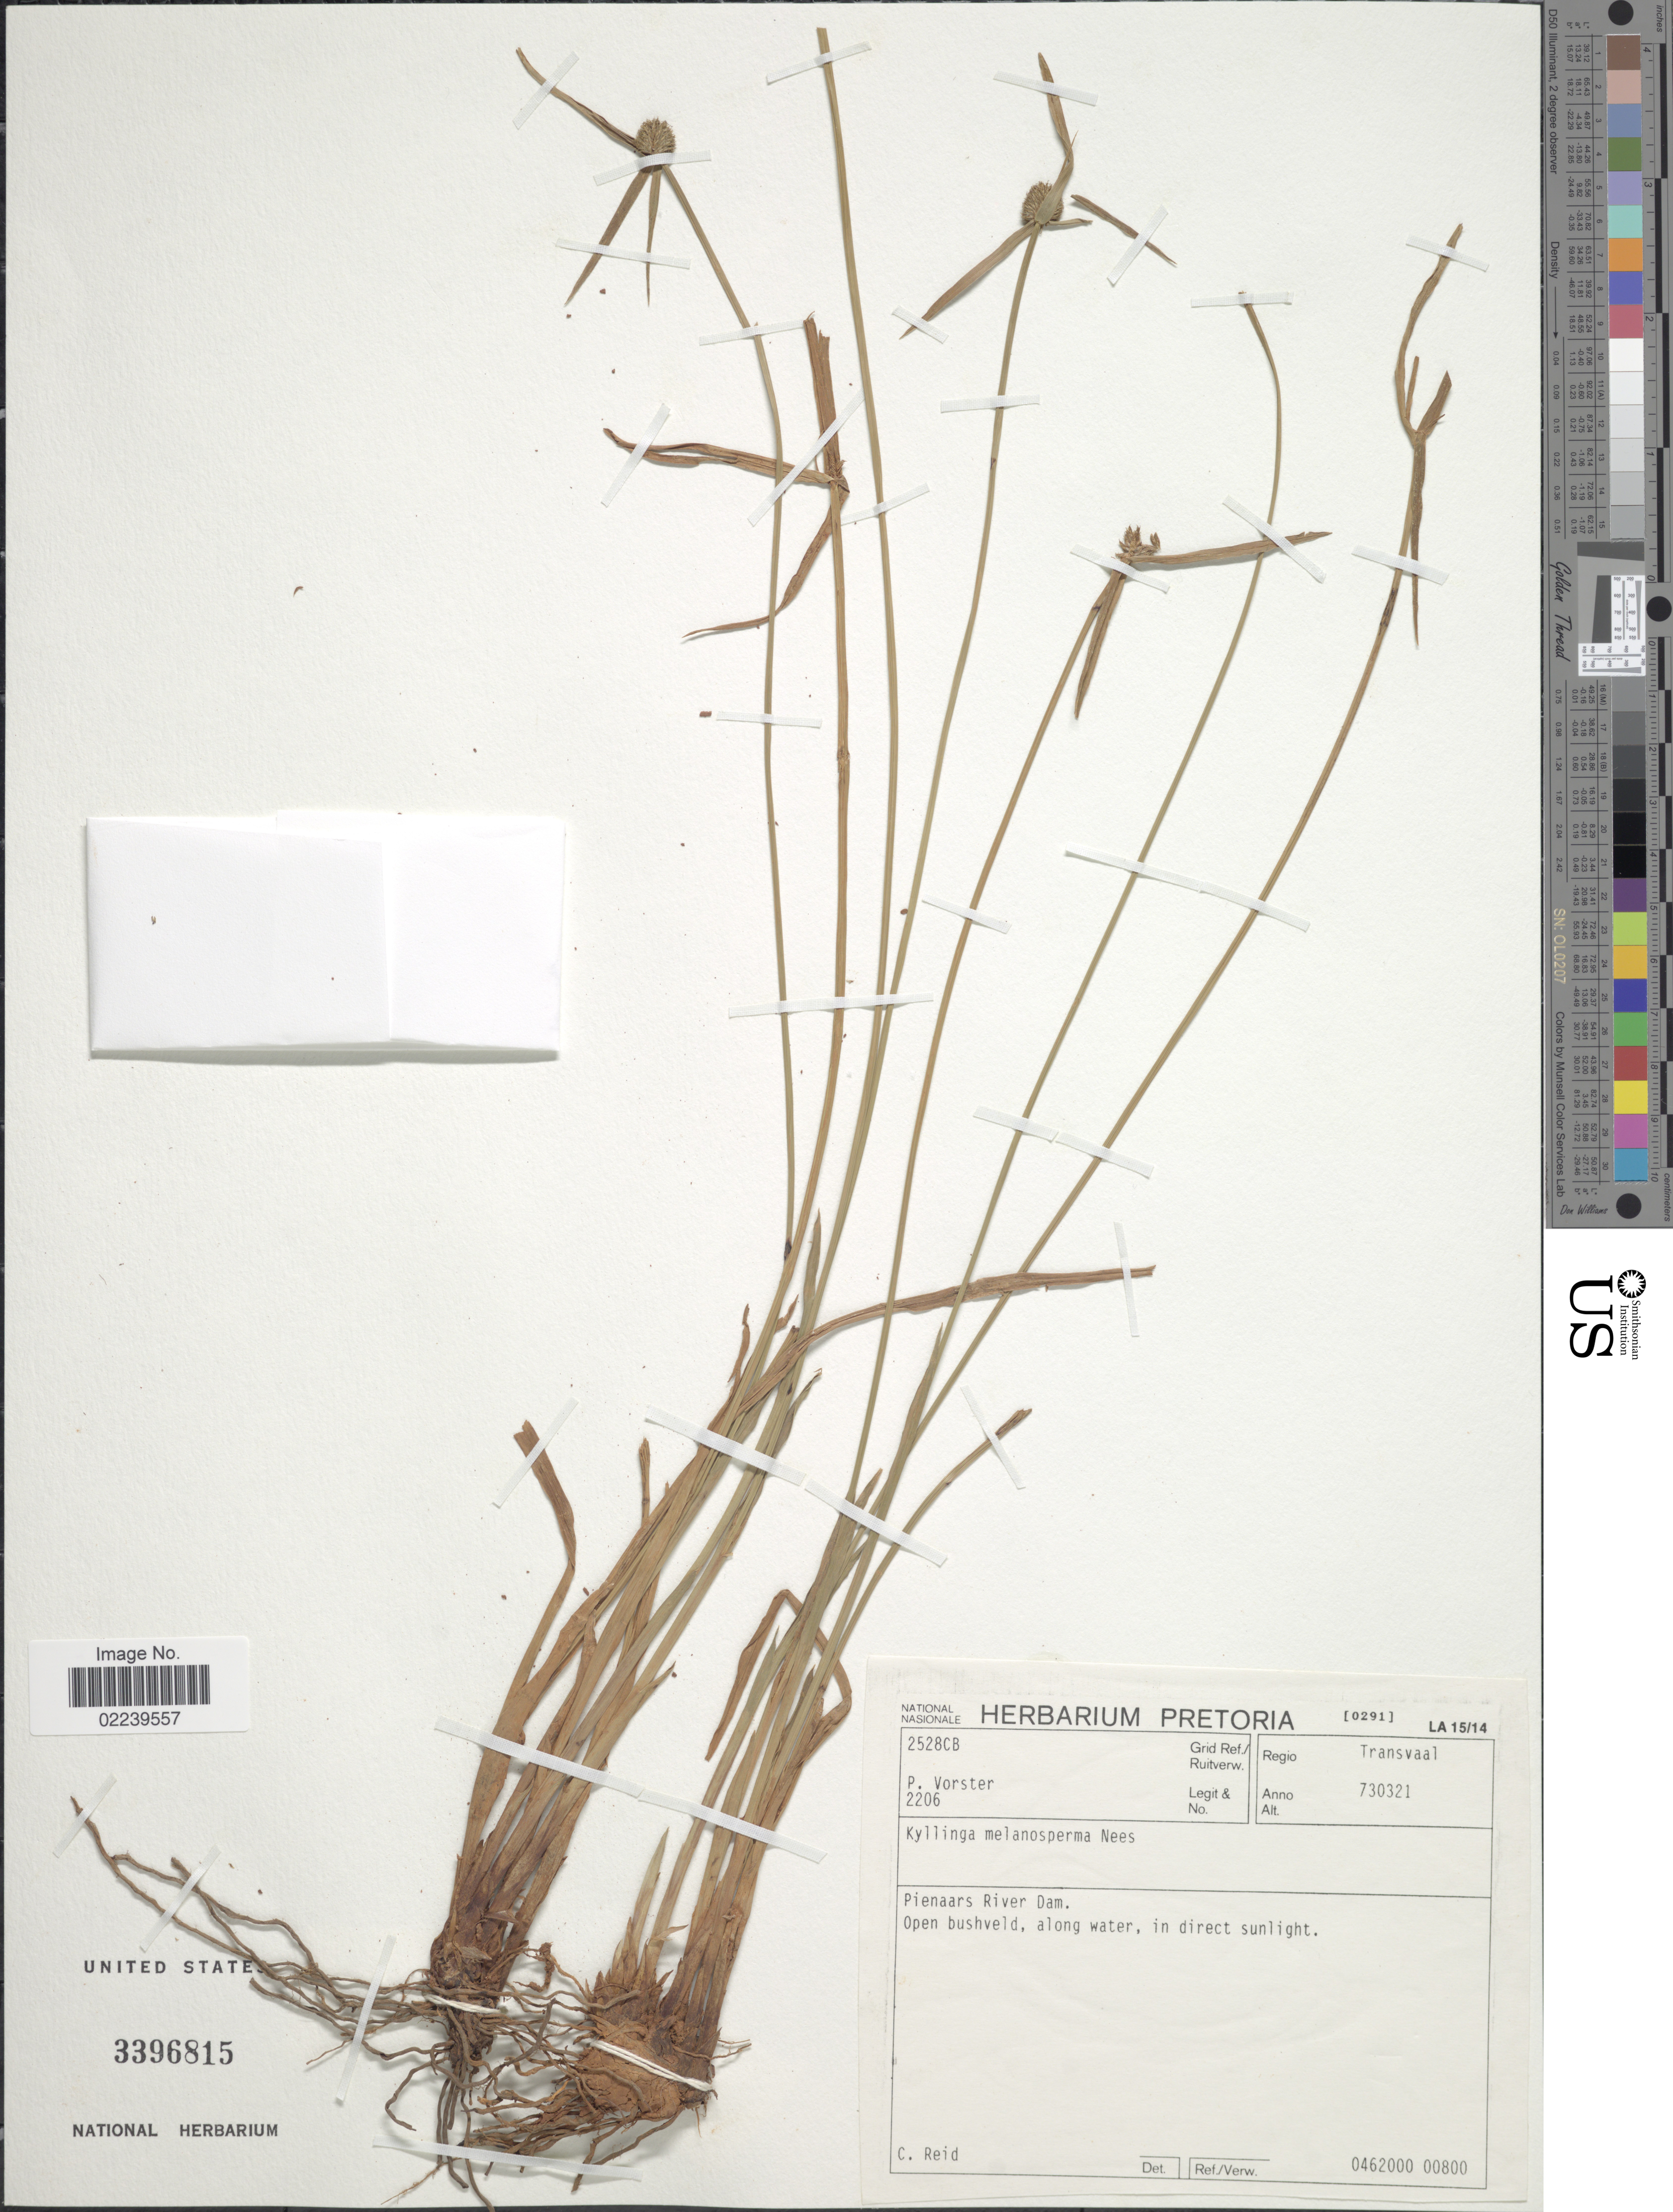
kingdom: Plantae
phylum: Tracheophyta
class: Liliopsida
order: Poales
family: Cyperaceae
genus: Cyperus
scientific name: Cyperus melanospermus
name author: (Nees) Valck. Sur.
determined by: Strong, M. T., (US), Smithsonian Institution - National Museum of Natural History (UNITED STATES)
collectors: P. Vorster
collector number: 2206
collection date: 1973-03-21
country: South Africa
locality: Regio Transvaal. Pienaars River Dam, along water.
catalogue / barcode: US 3396815